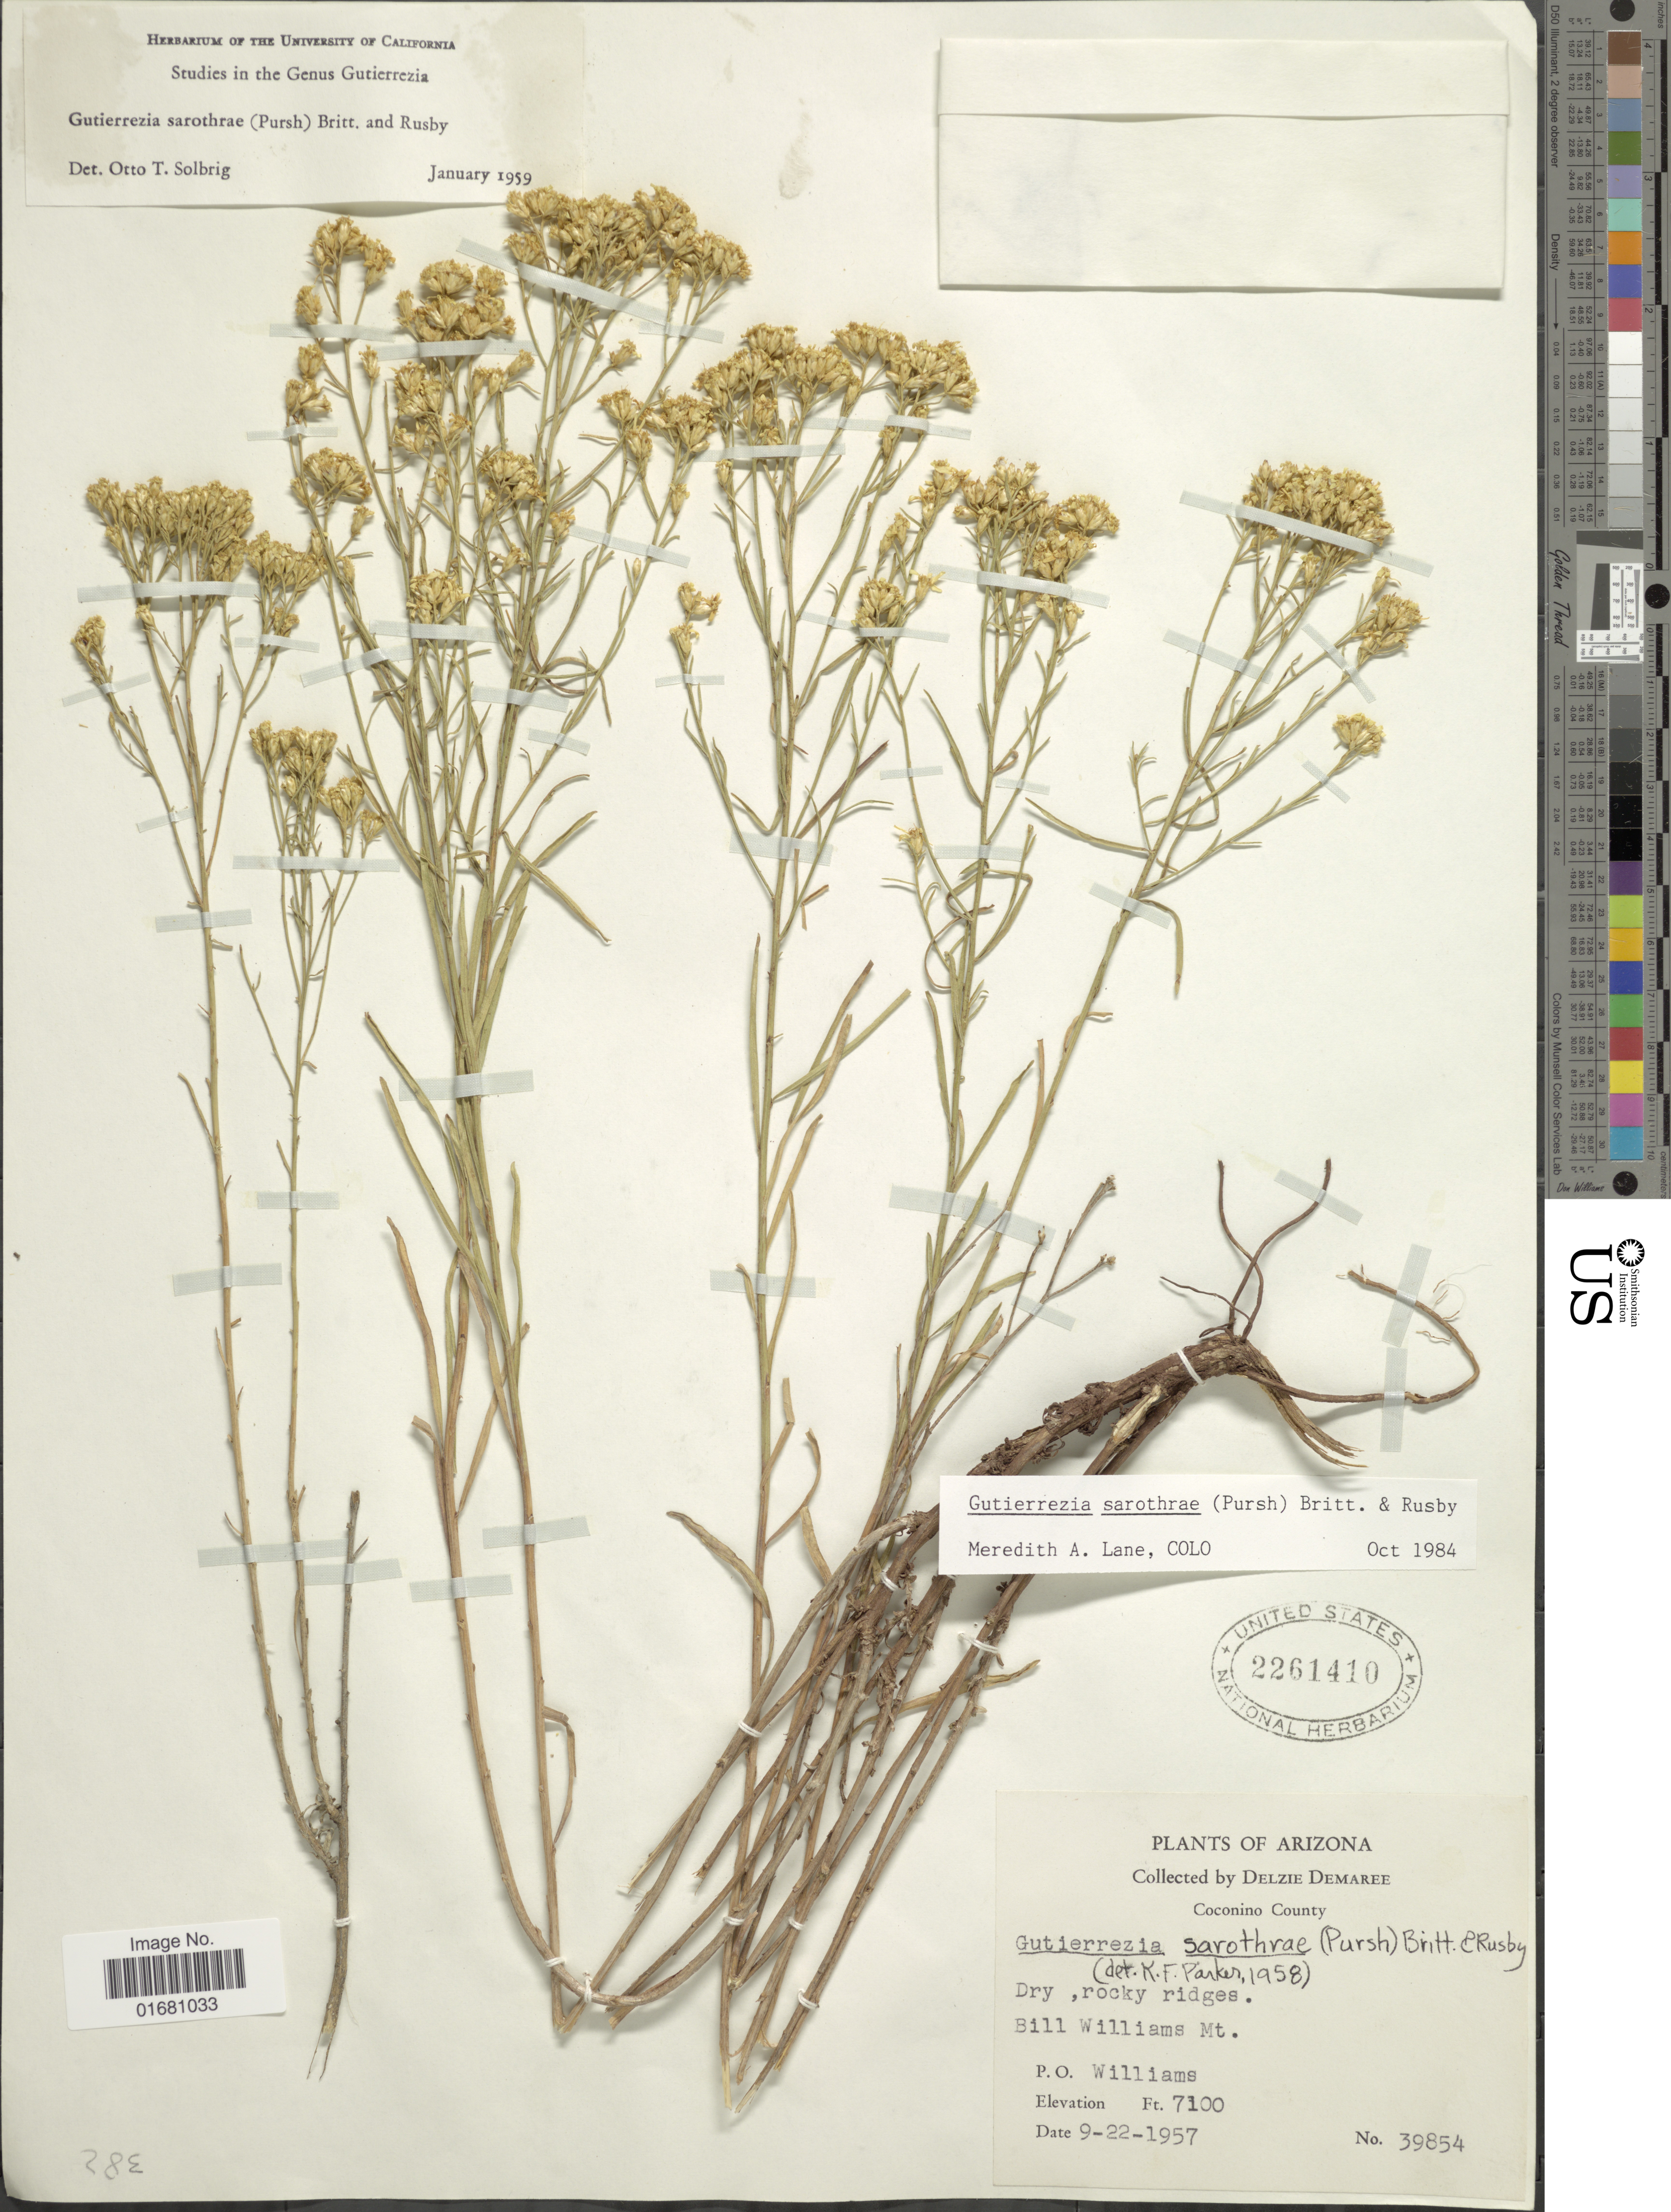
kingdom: Plantae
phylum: Tracheophyta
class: Magnoliopsida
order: Asterales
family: Asteraceae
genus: Gutierrezia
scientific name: Gutierrezia sarothrae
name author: (Pursh) Britton & Rusby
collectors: D. Demaree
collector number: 39854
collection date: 1957-09-22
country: United States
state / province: Arizona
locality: Coconino County, Bill Williams Mt., P.O. Williams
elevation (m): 2164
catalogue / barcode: US 2261410